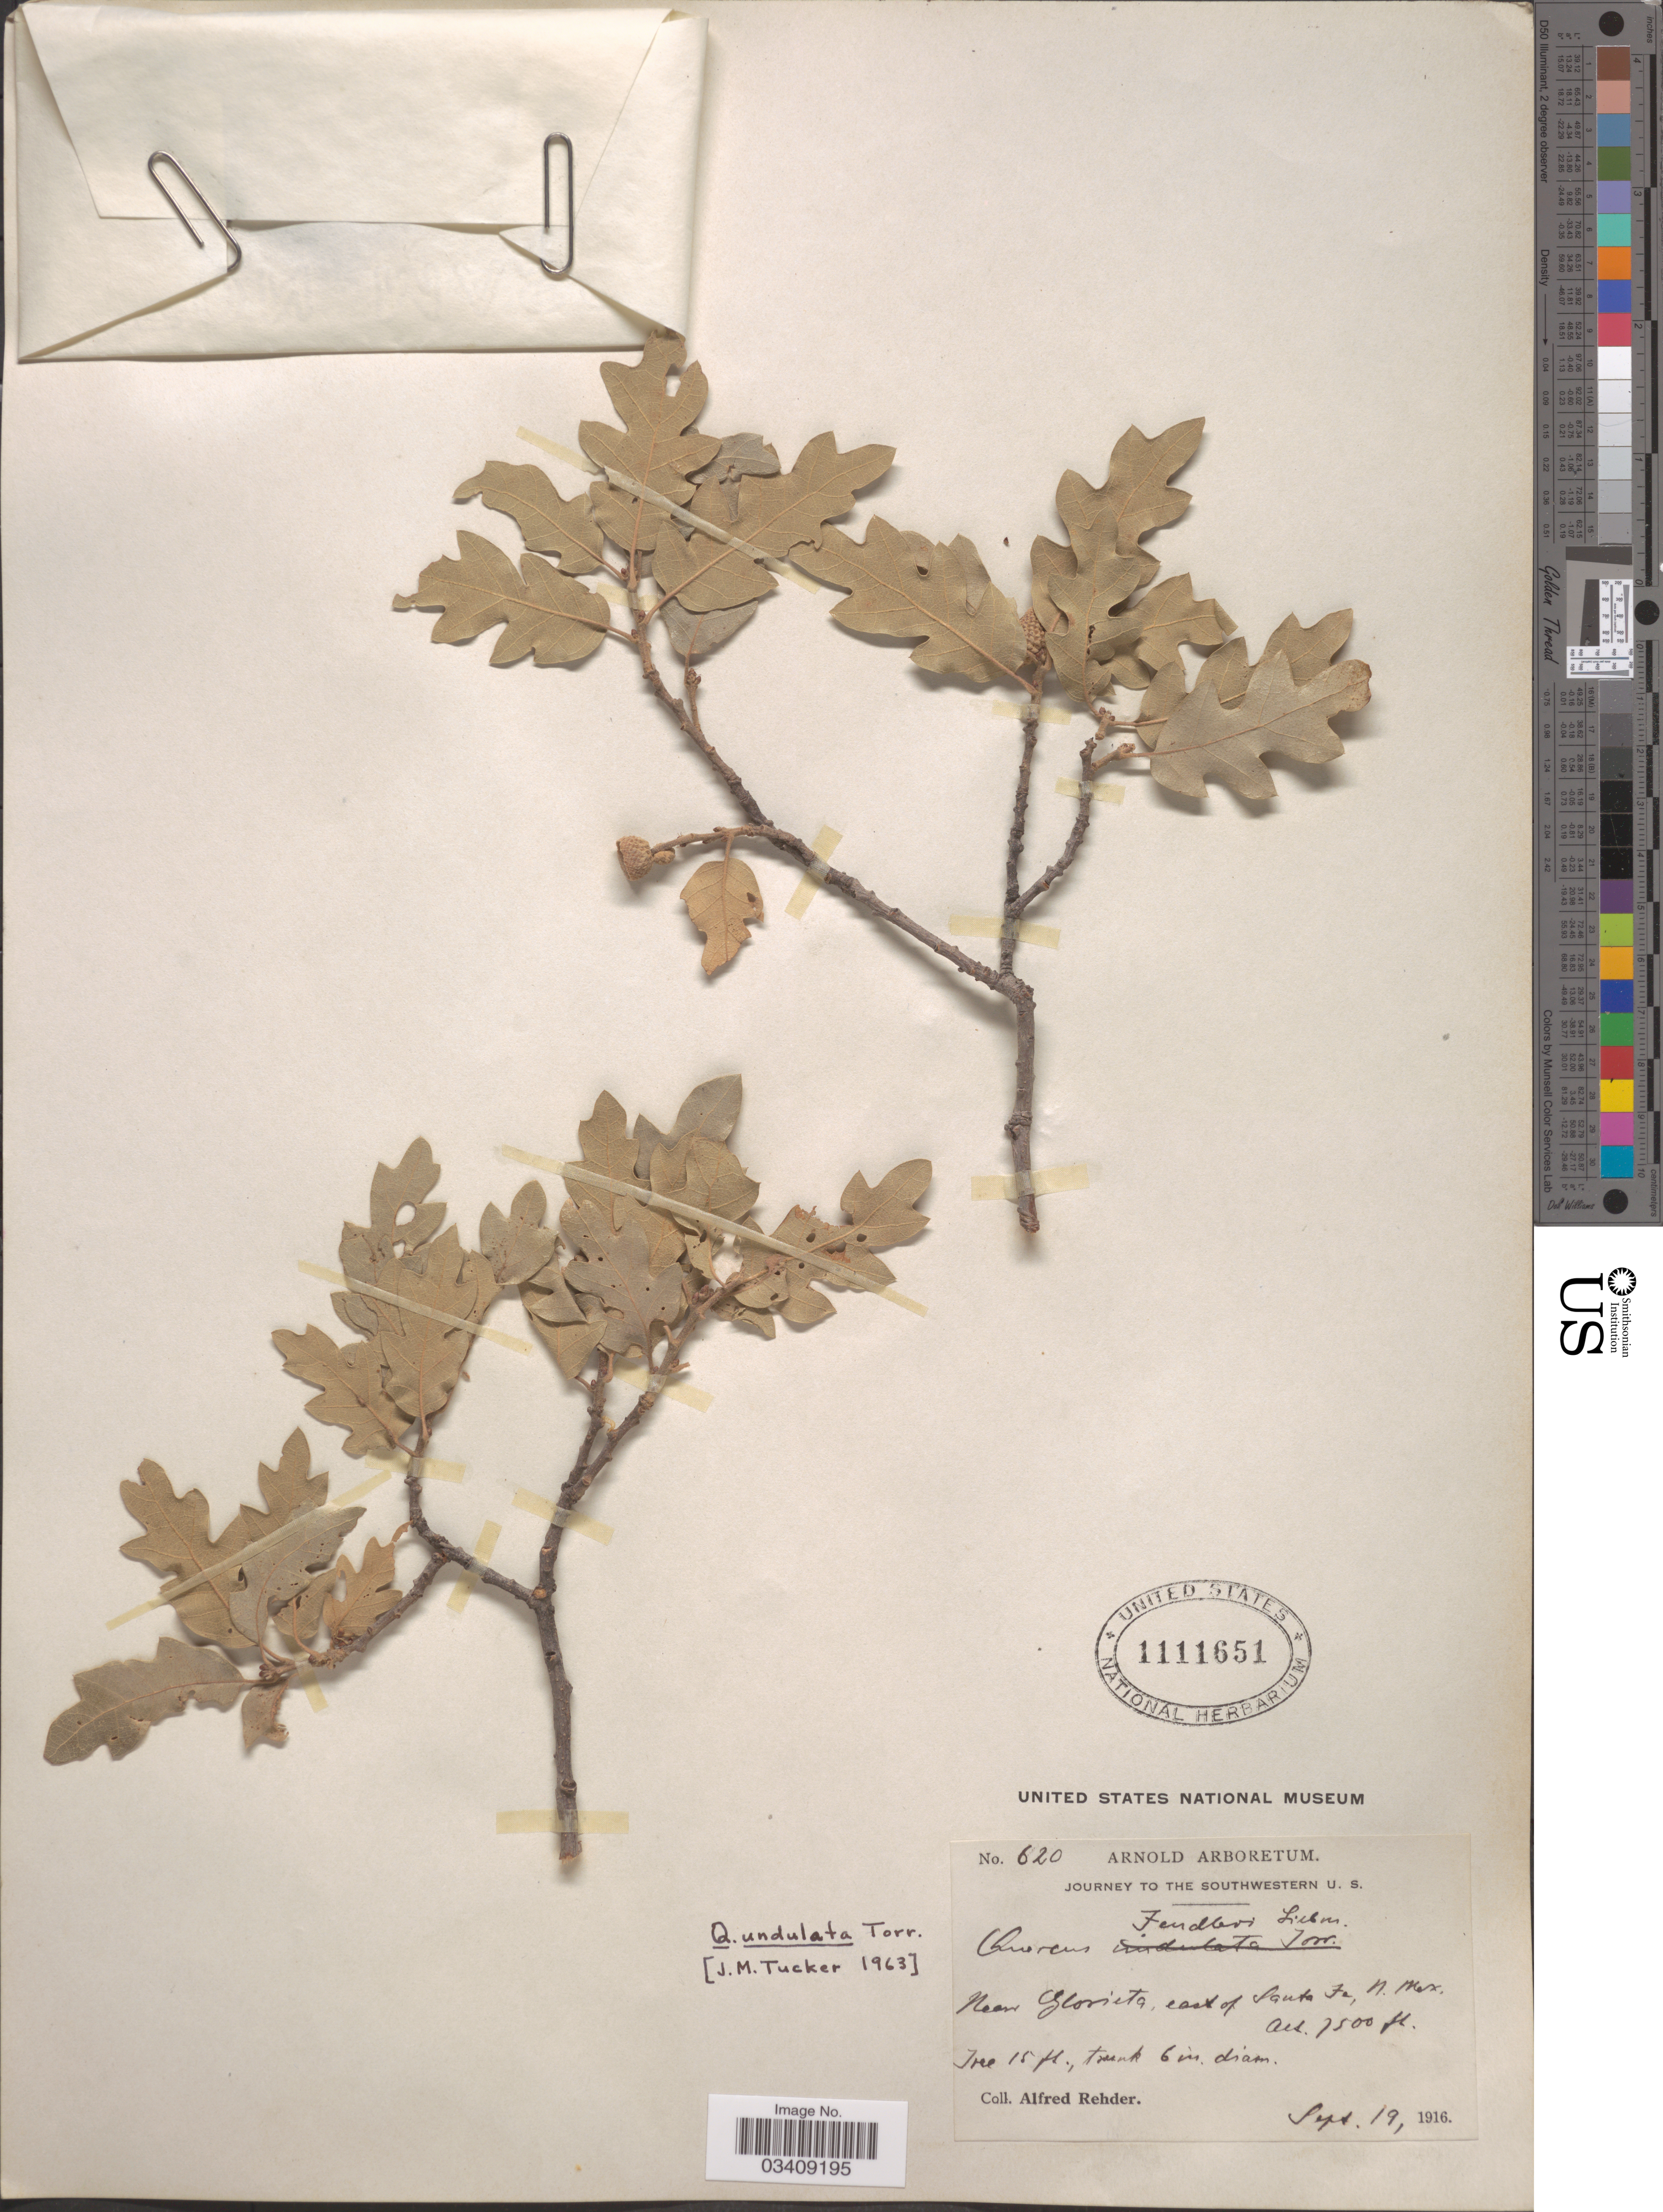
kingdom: Plantae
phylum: Tracheophyta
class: Magnoliopsida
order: Fagales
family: Fagaceae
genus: Quercus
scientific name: Quercus undulata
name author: Torr.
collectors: A. Rehder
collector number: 620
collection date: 1916-09-19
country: United States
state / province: New Mexico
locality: Southwestern U. S. Near Glorieta, east of Santa Fe.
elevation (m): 2286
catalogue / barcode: US 1111651